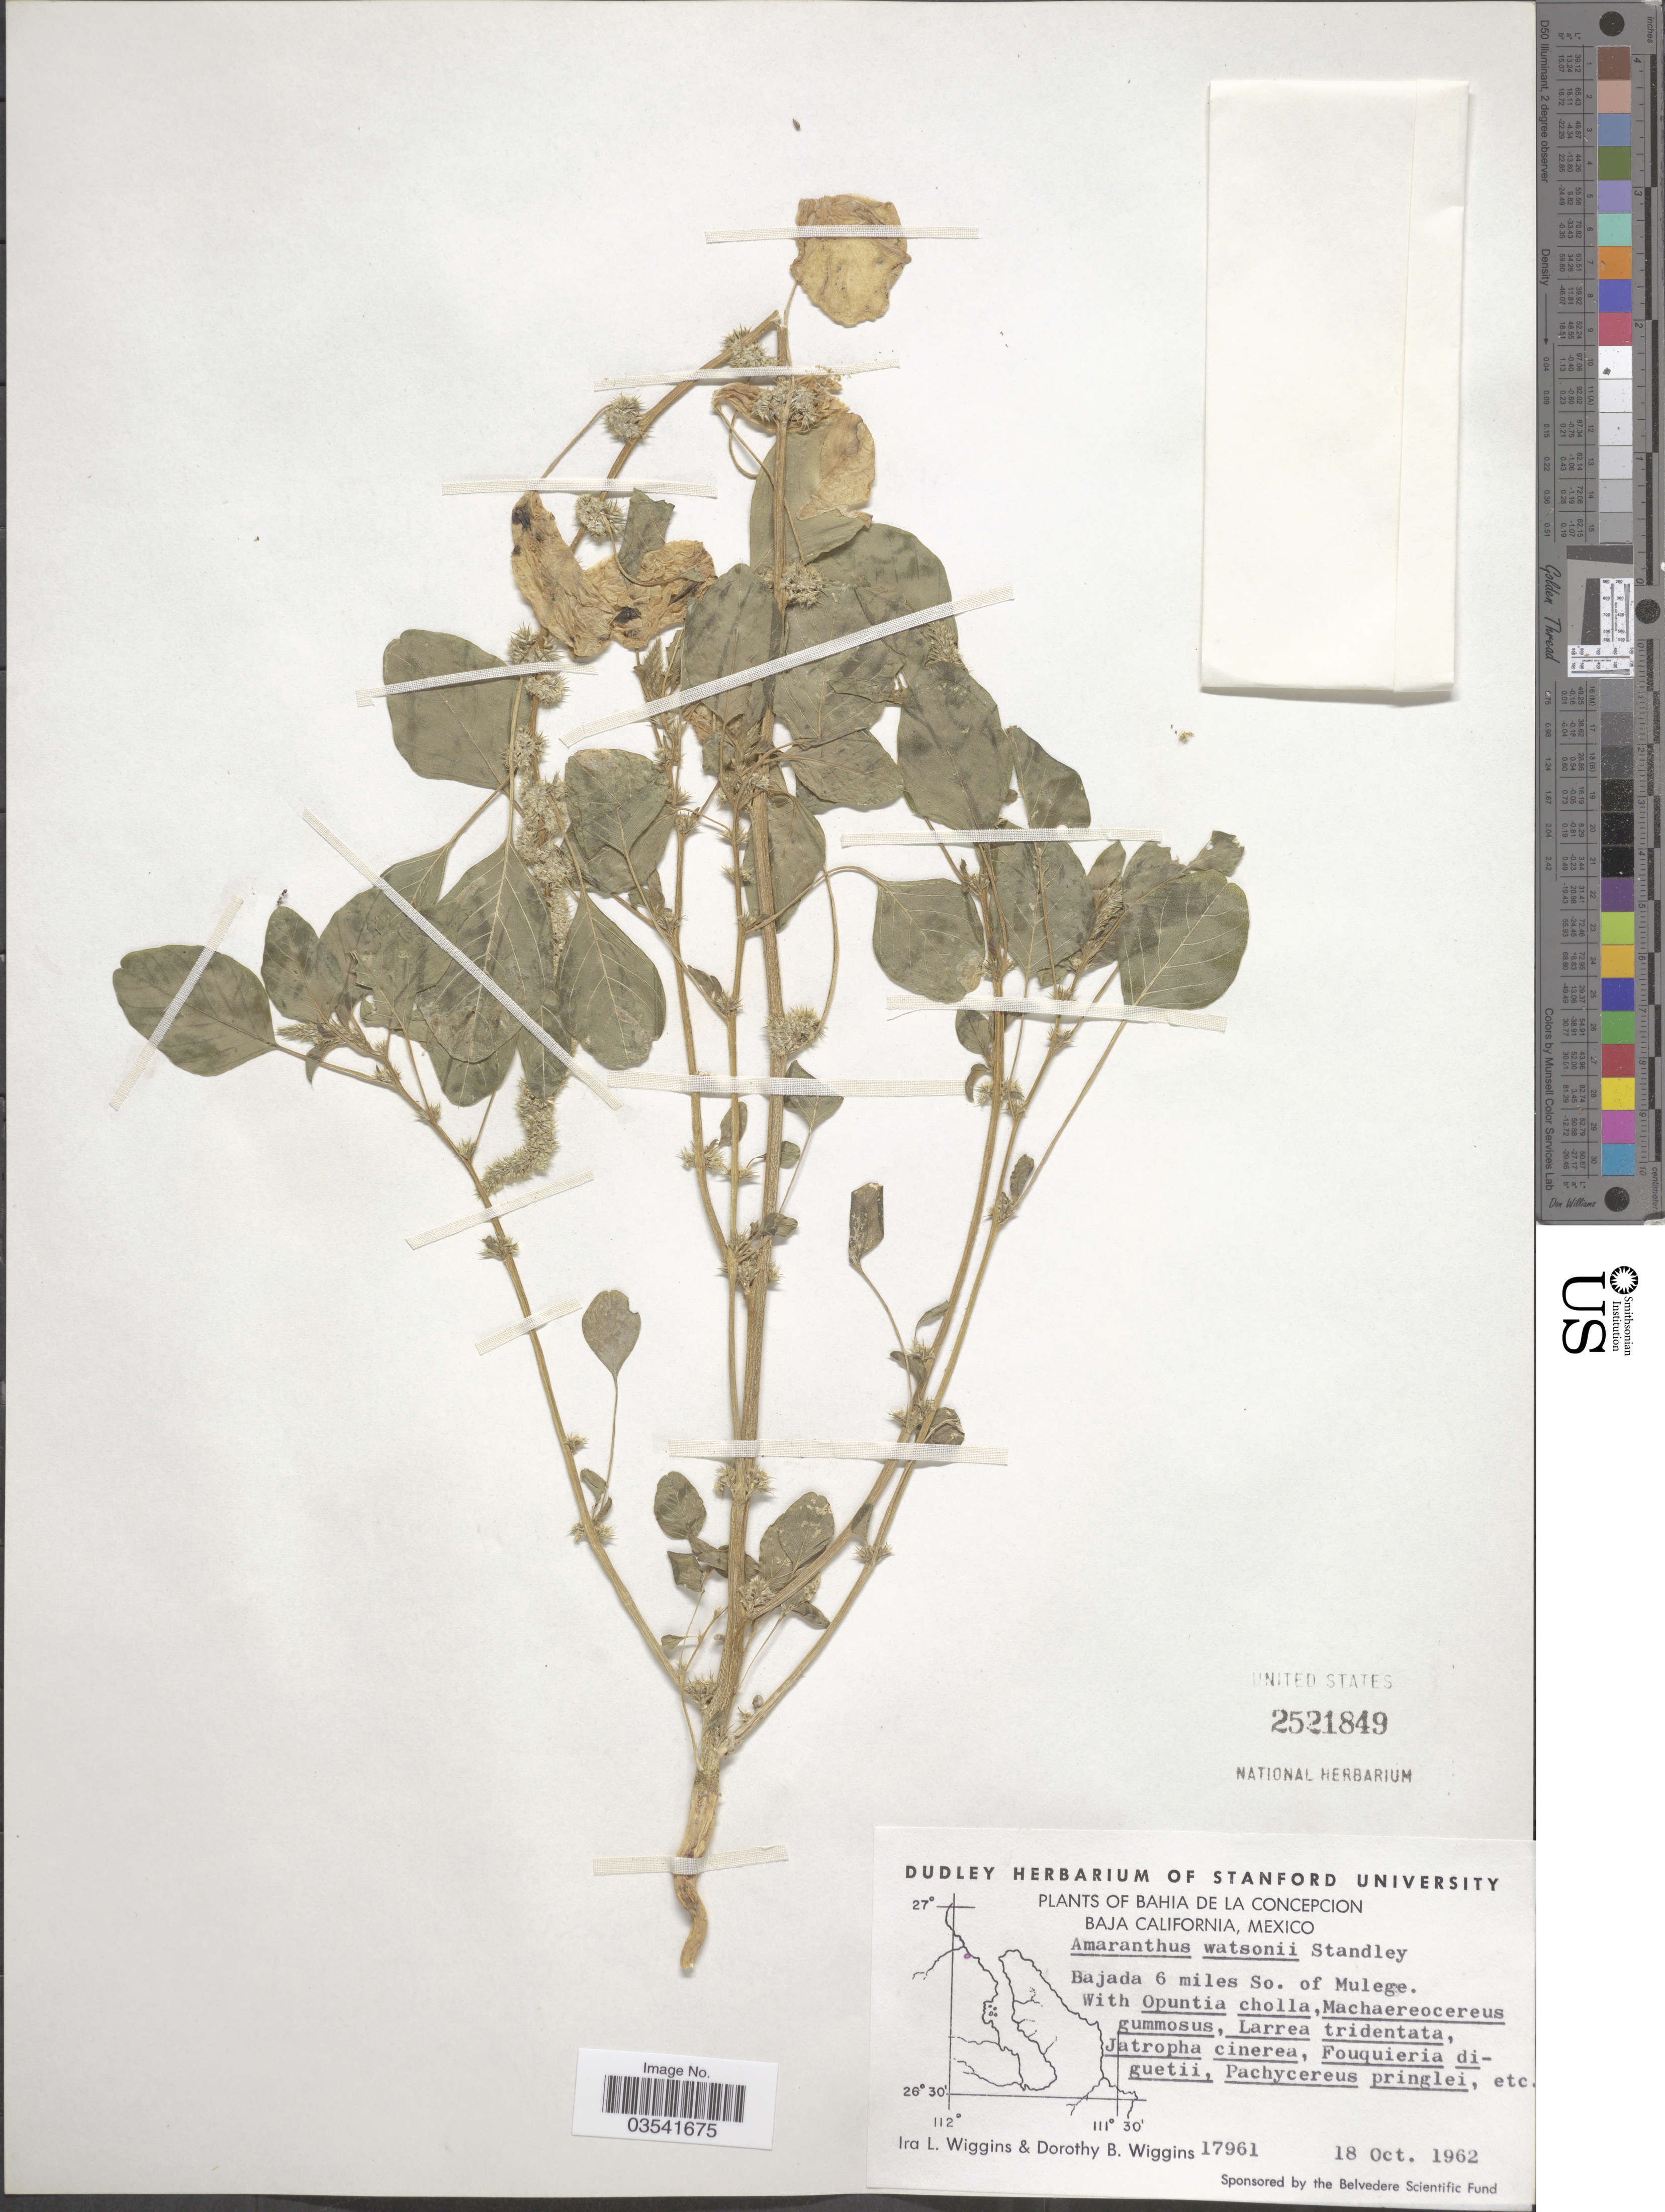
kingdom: Plantae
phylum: Tracheophyta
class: Magnoliopsida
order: Caryophyllales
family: Amaranthaceae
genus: Amaranthus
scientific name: Amaranthus watsonii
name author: Standl.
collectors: I. L. Wiggins & D. B. Wiggins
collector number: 17961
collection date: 1962-10-18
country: Mexico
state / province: Baja California Sur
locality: Bahia de La Concepcion. Bajada 6 miles So. of Mulege.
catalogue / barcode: US 2521849